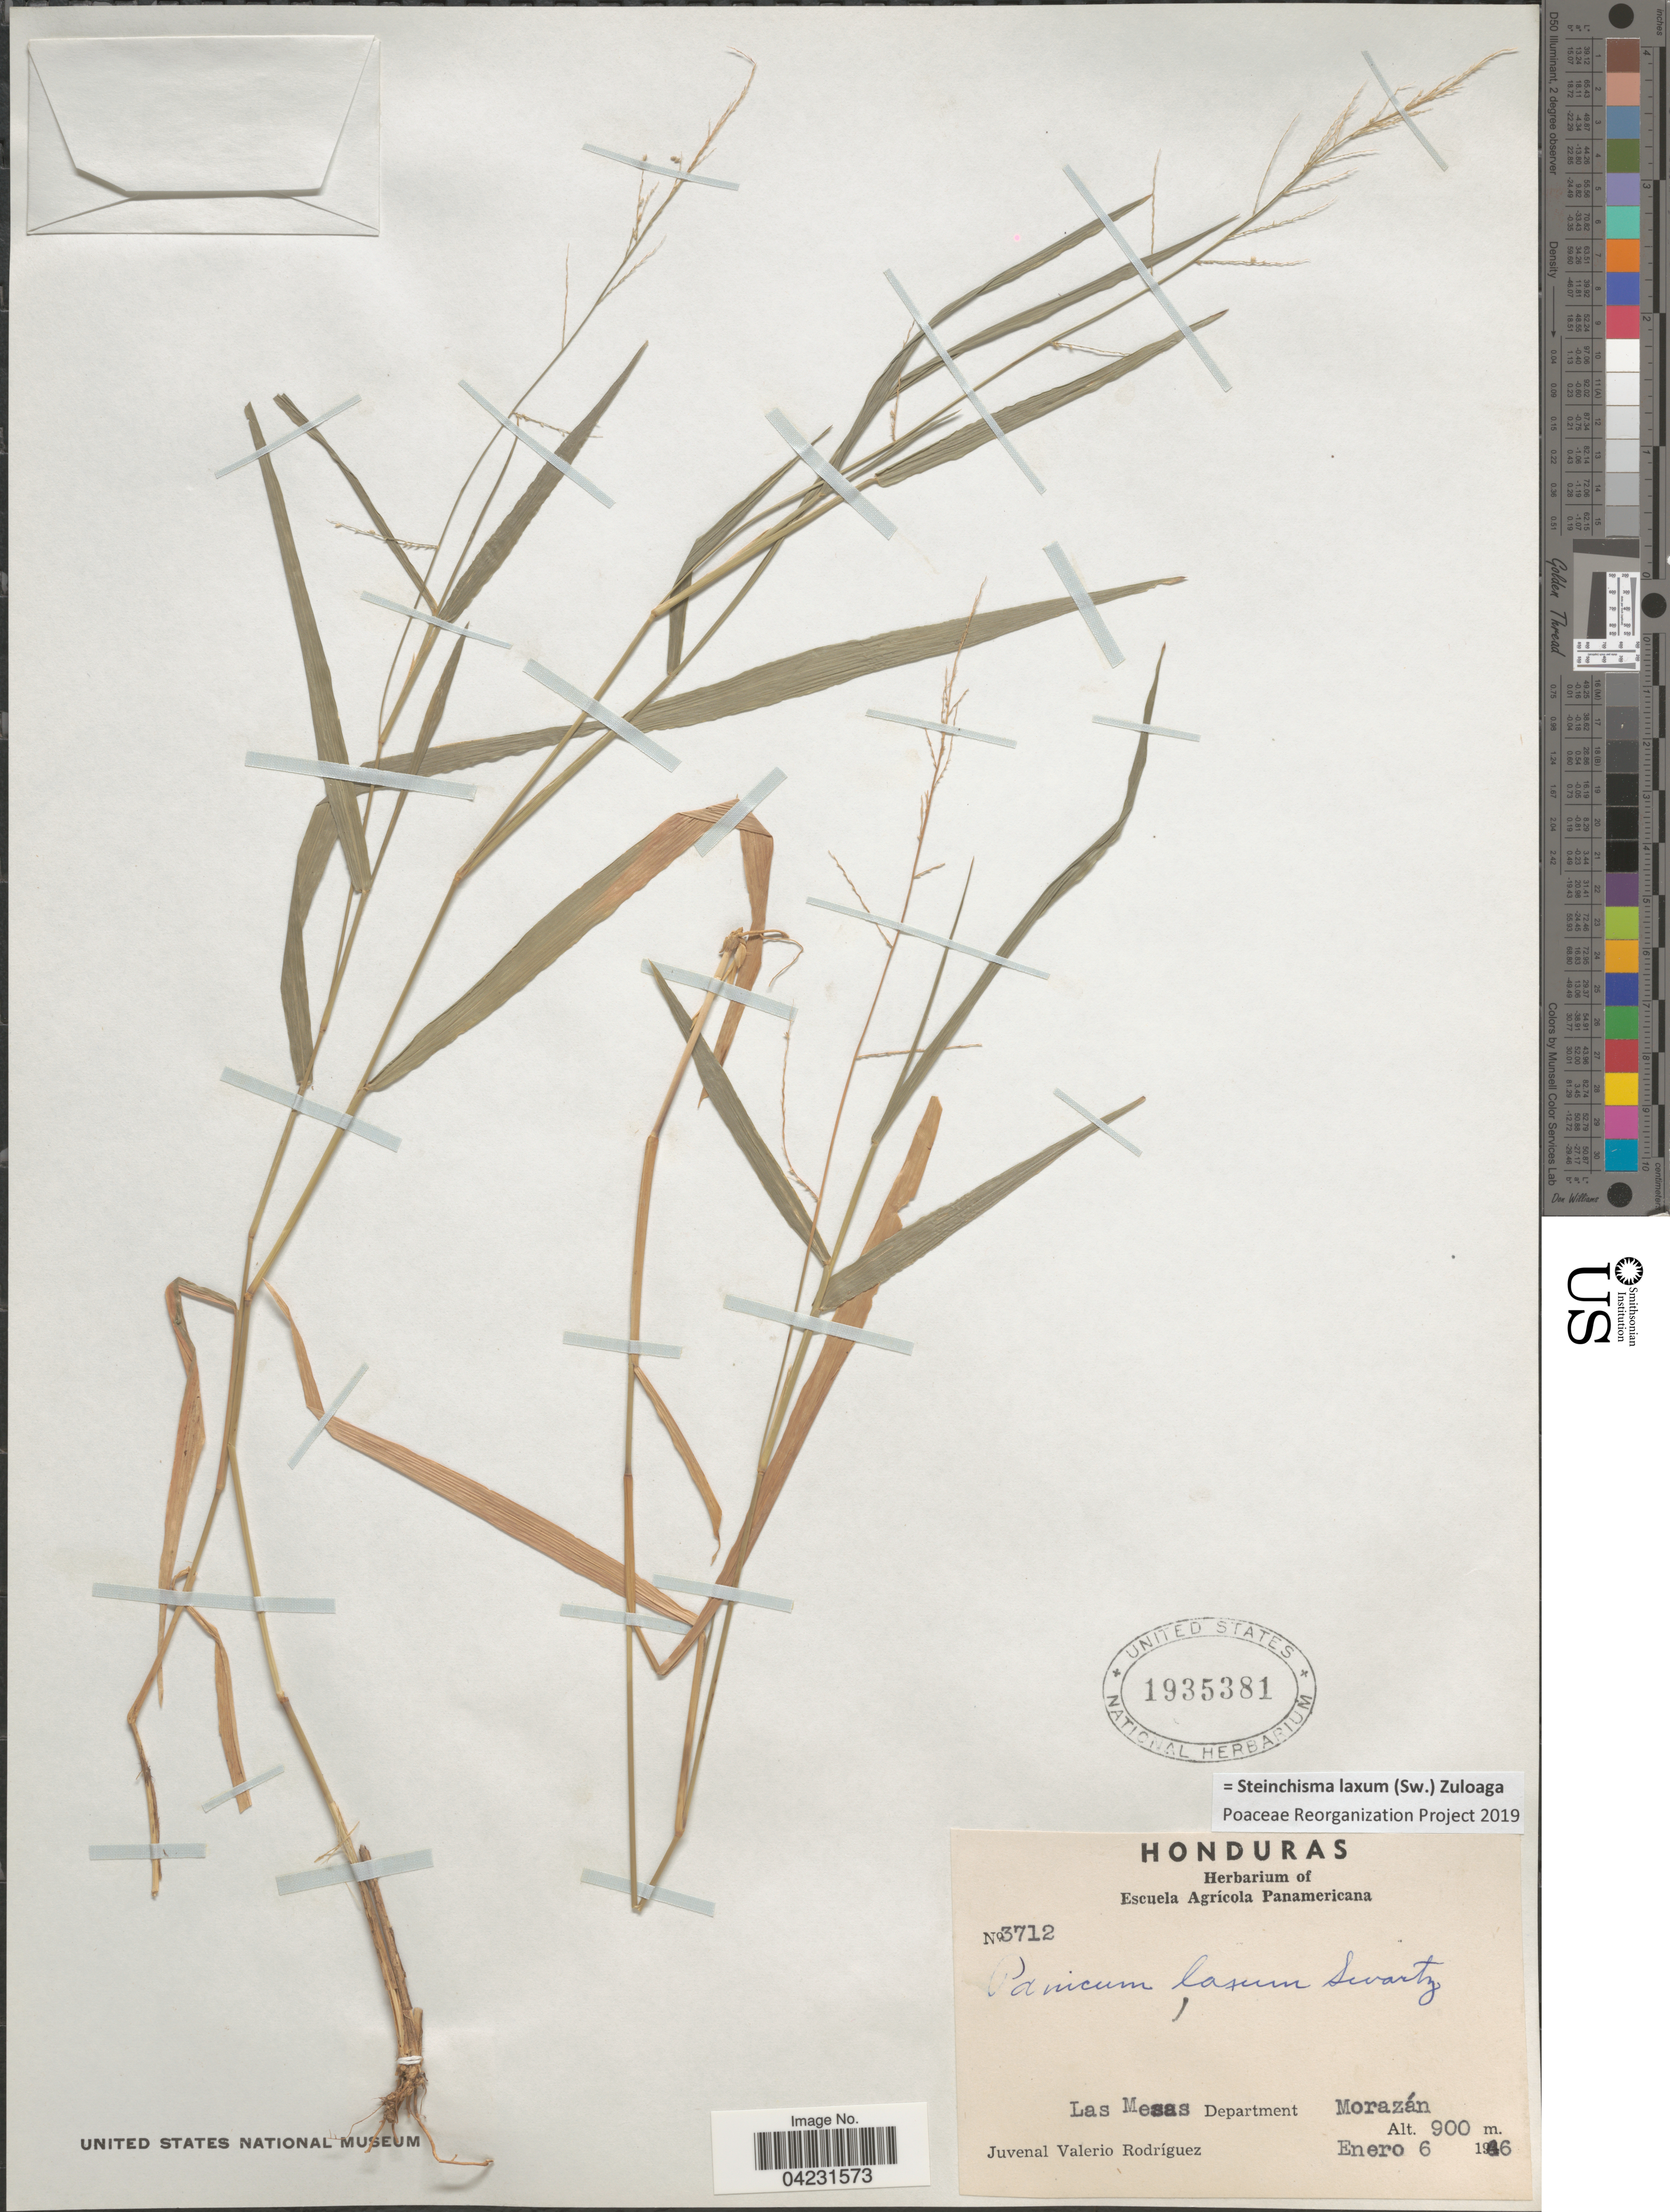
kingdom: Plantae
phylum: Tracheophyta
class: Liliopsida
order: Poales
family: Poaceae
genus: Steinchisma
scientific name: Steinchisma laxum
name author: (Sw.) Zuloaga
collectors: J. Rodriguez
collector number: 3712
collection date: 1946-11-06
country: Honduras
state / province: Fco. Morazán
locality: Las Mesas Department Morazán.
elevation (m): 900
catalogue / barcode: US 1935381